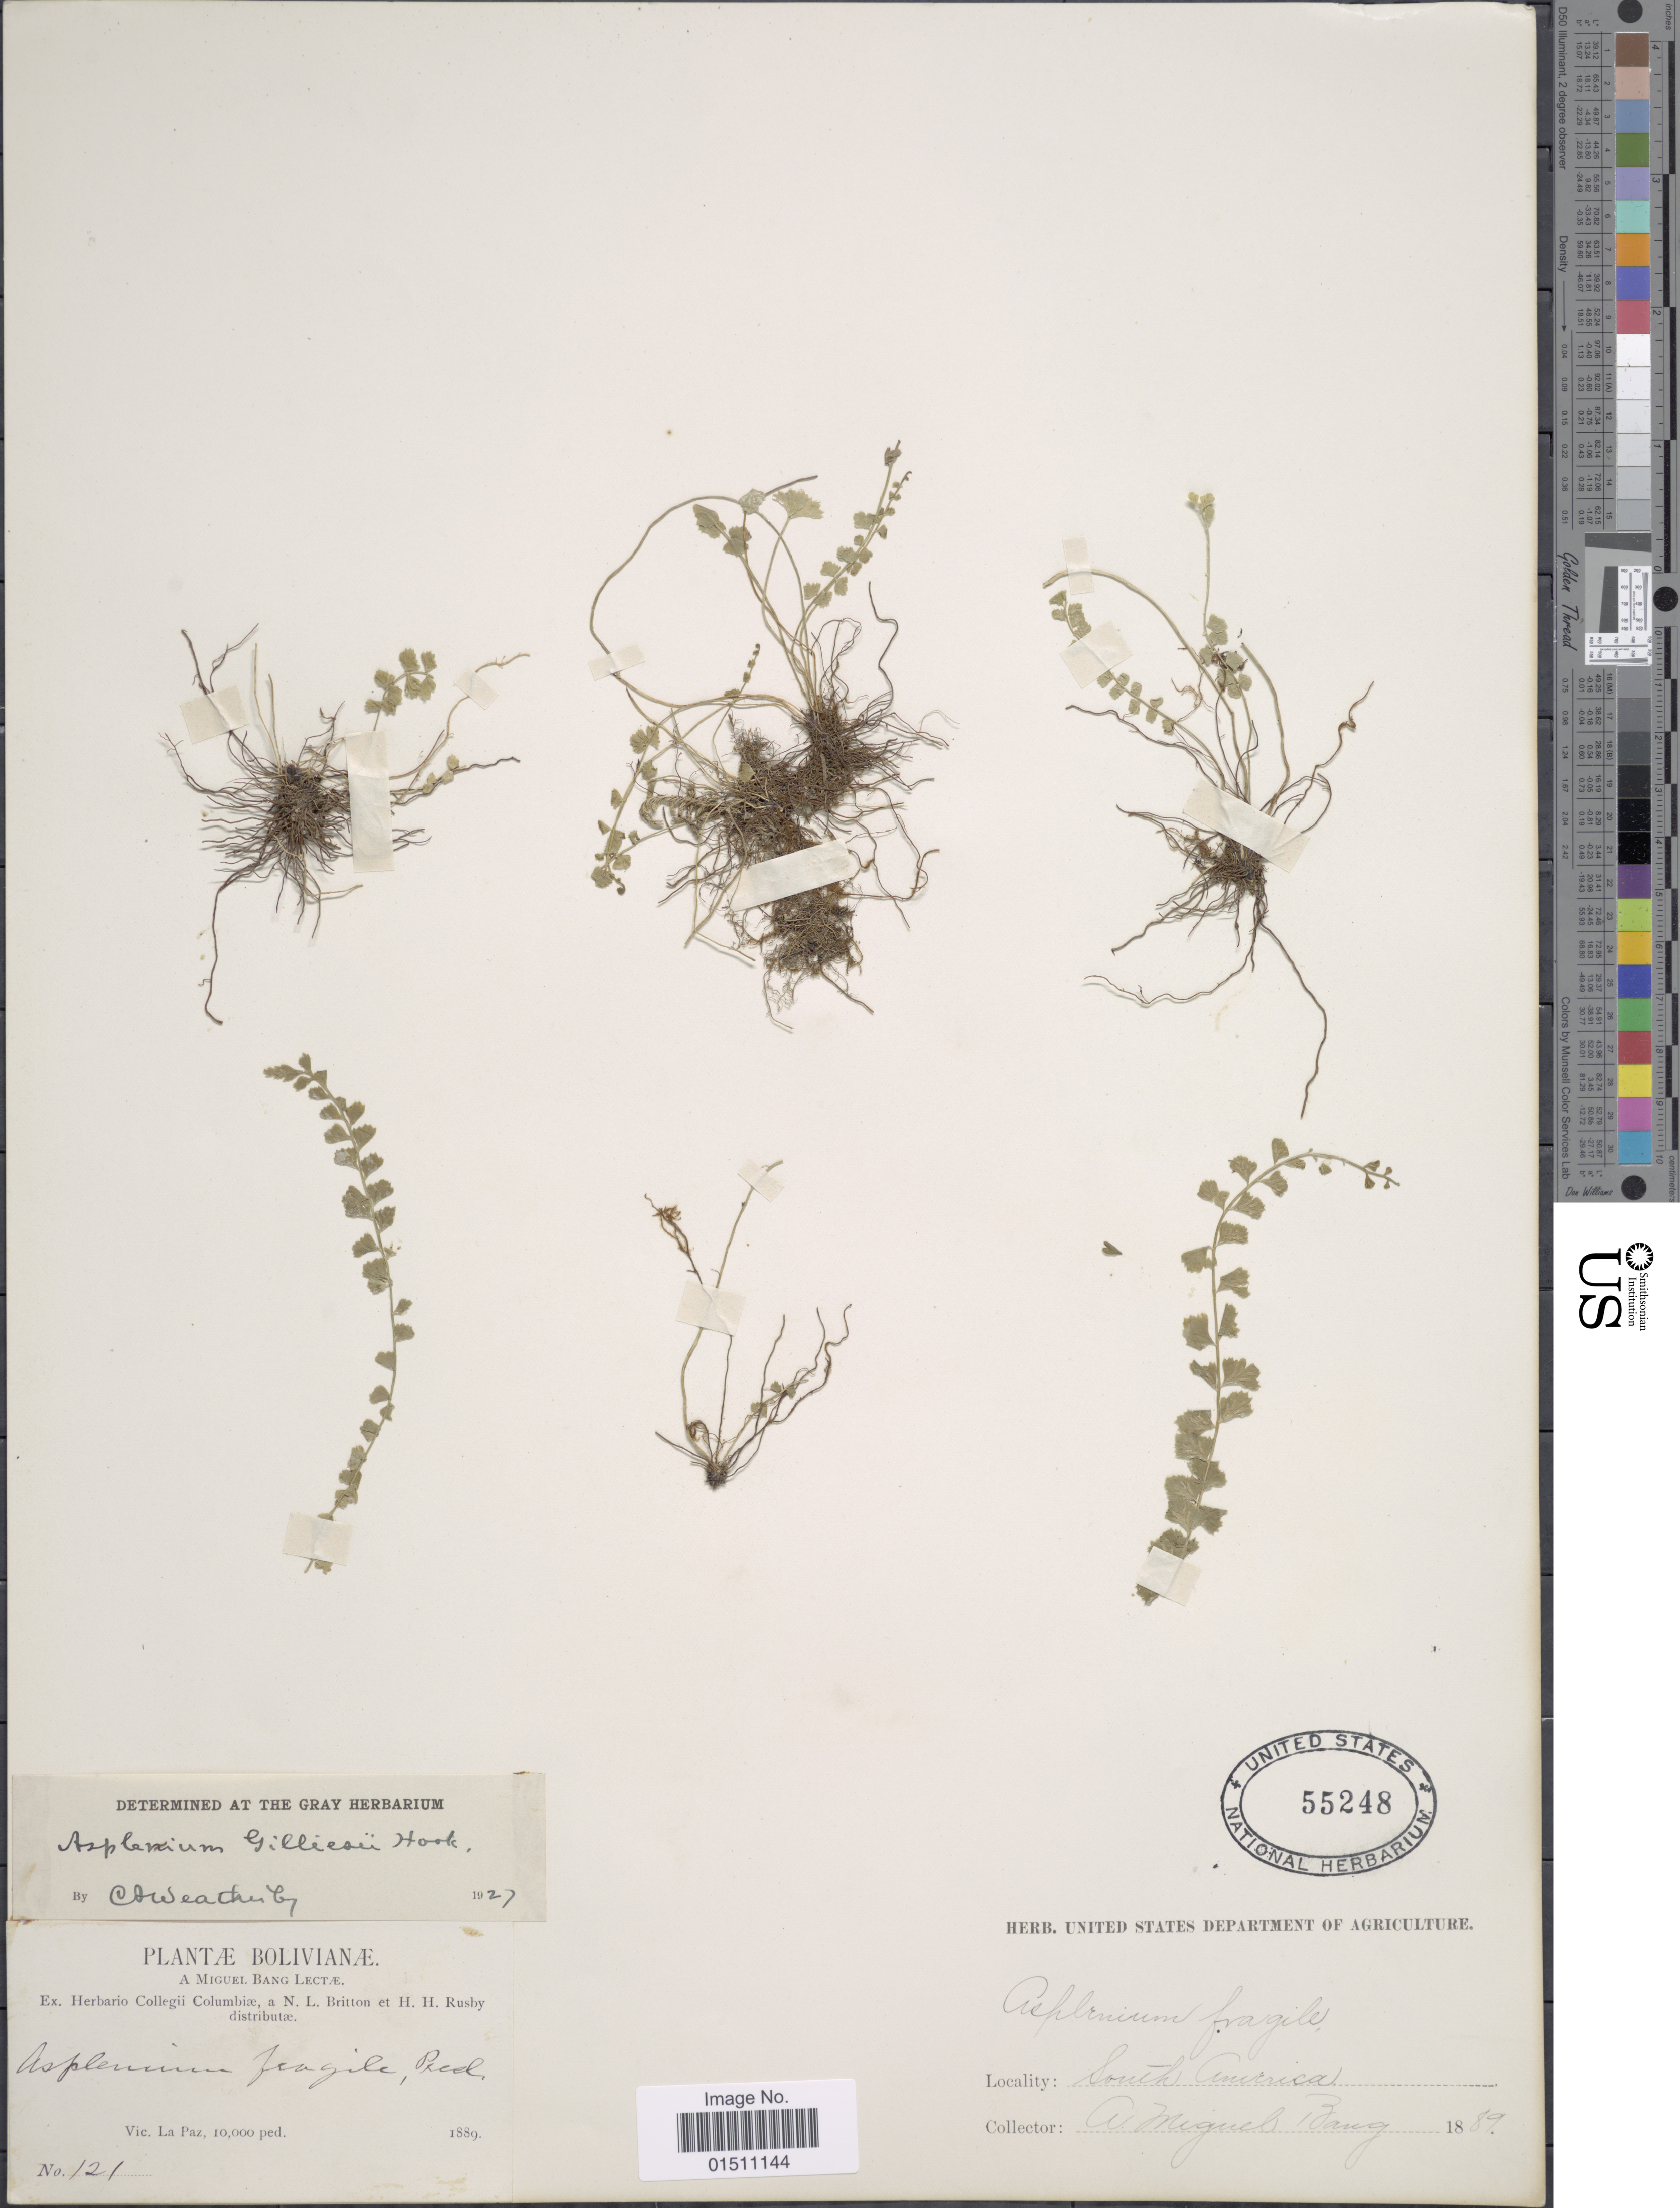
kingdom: Plantae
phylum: Tracheophyta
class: Polypodiopsida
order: Polypodiales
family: Aspleniaceae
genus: Asplenium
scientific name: Asplenium gilliesii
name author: Hook.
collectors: M. Bang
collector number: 121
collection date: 1889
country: Bolivia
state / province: La Paz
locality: Bolivia, South America, Vic. La Paz.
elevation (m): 3048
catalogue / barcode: US 55248